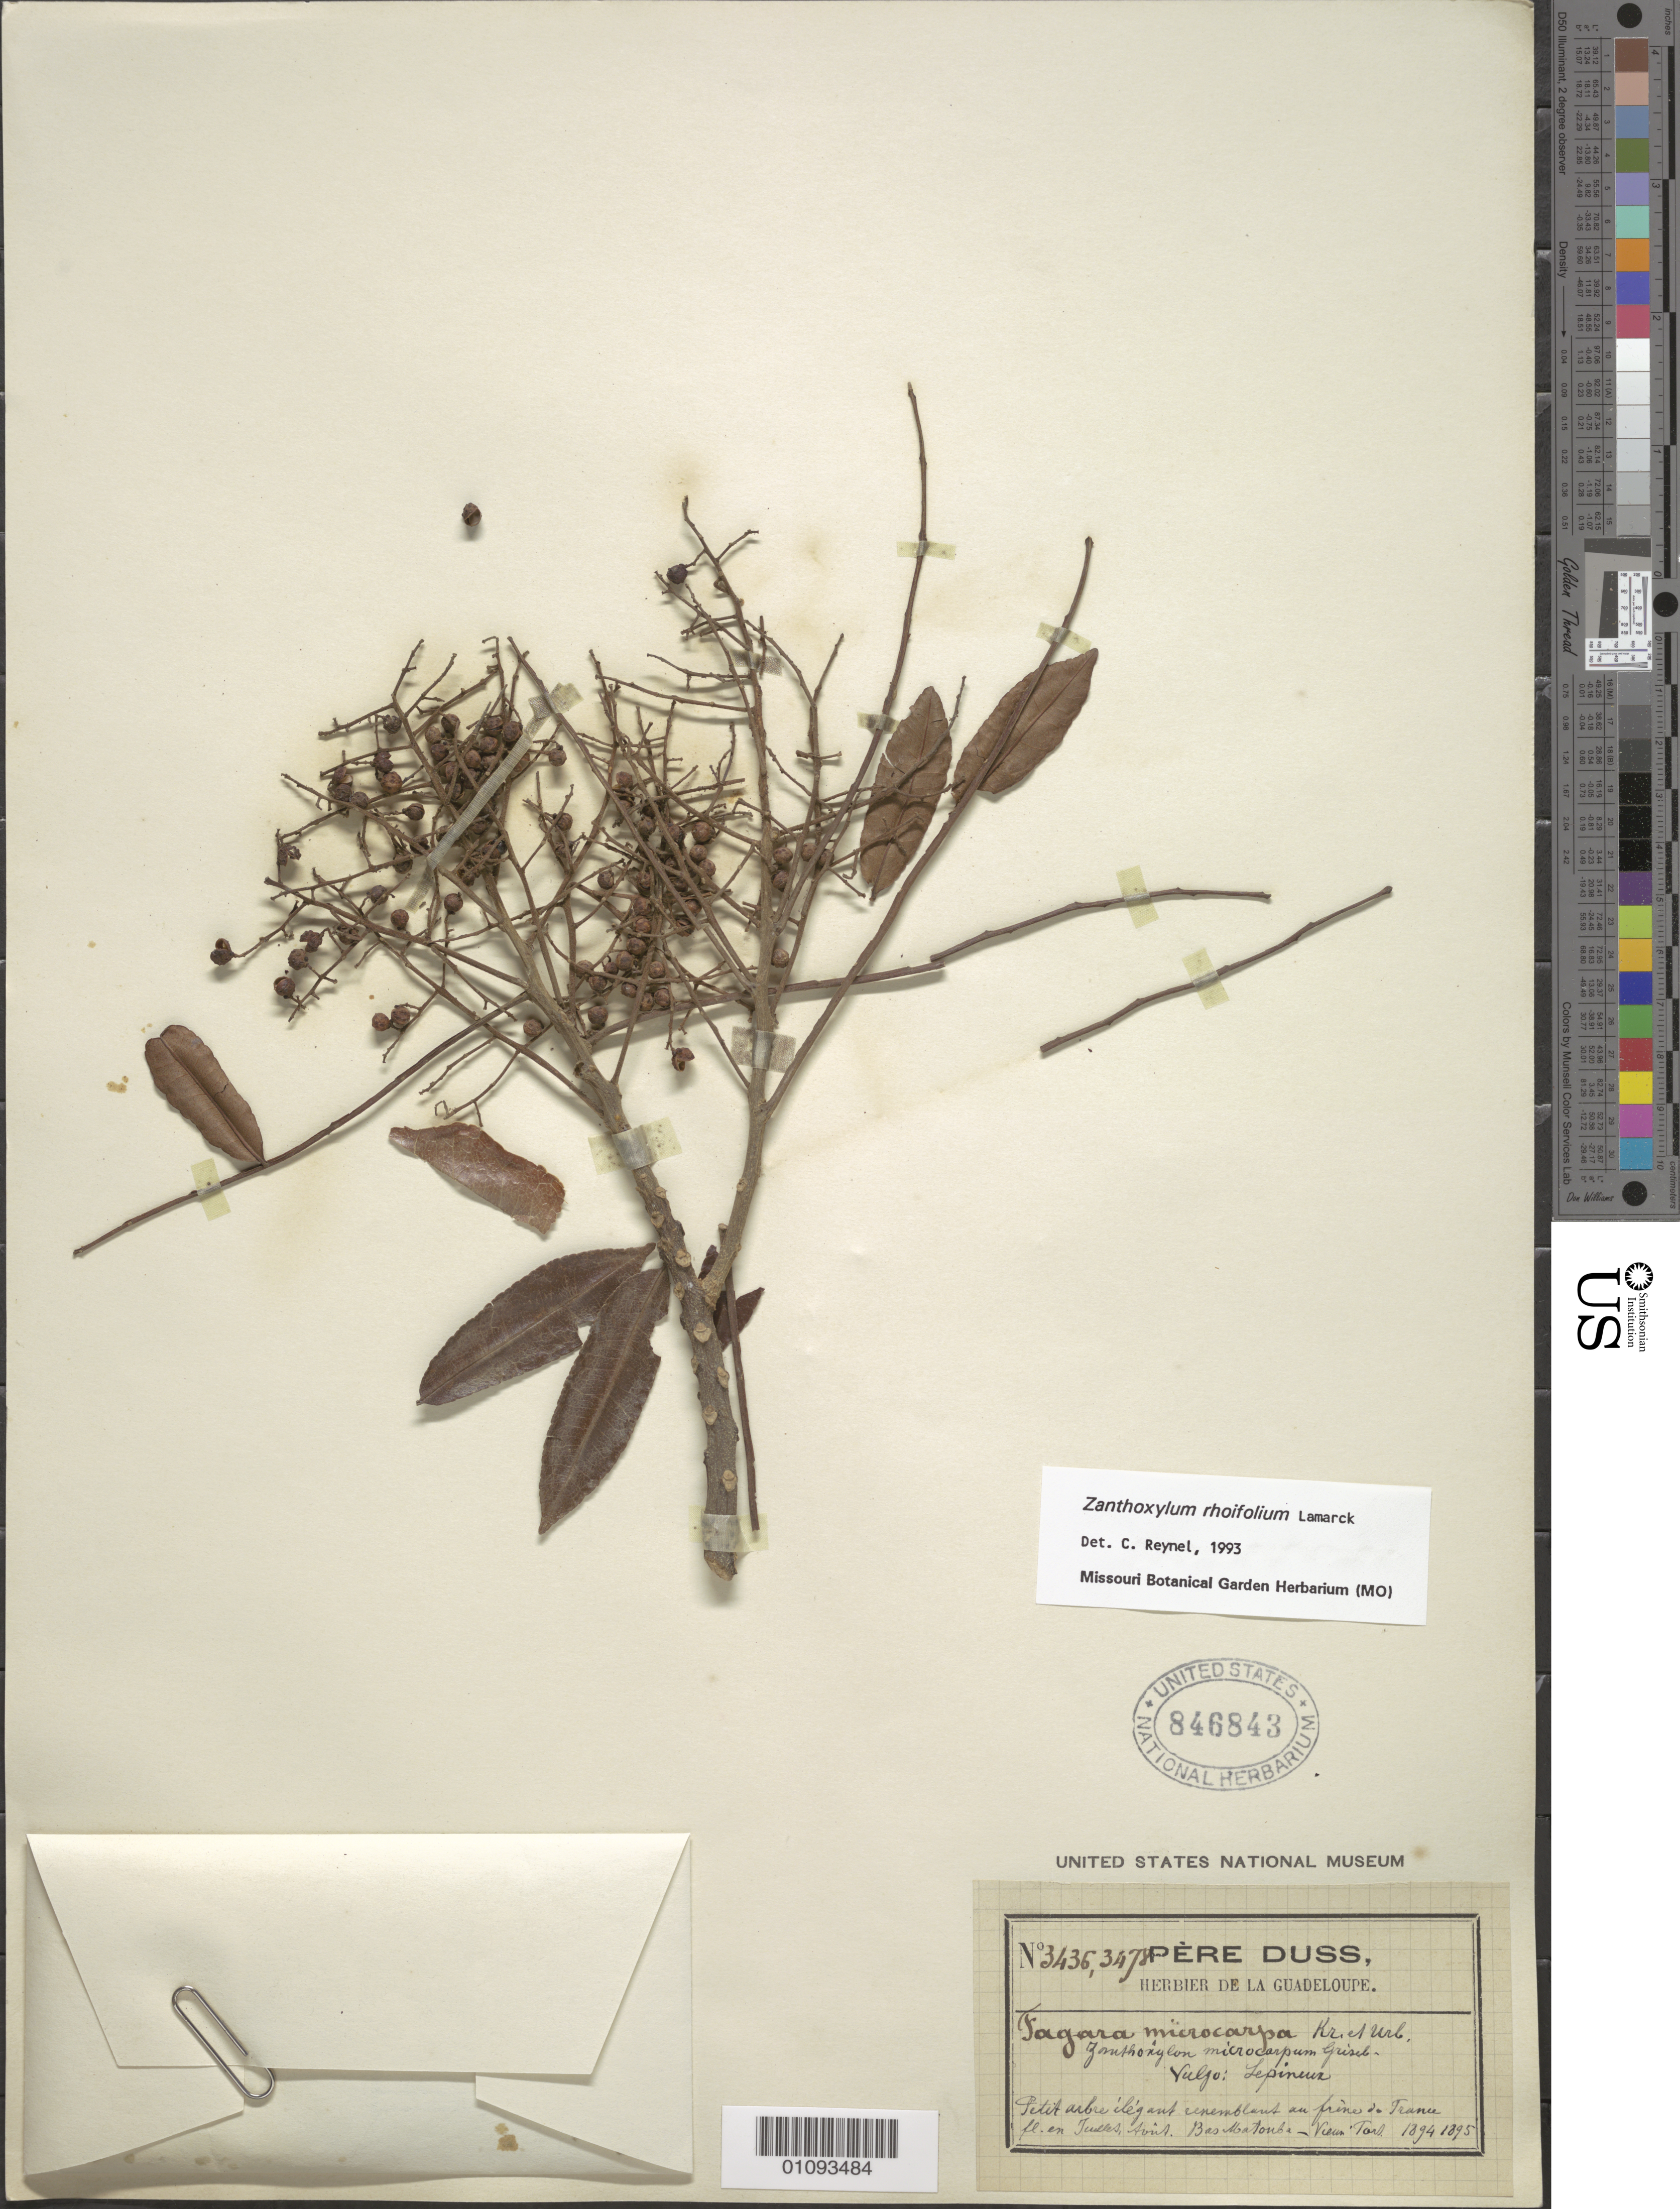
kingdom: Plantae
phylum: Tracheophyta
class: Magnoliopsida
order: Sapindales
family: Rutaceae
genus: Zanthoxylum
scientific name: Zanthoxylum rhoifolium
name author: Lam.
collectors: Père Duss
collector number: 3436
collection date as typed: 1894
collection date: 1894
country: Guadeloupe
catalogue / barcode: US 846843